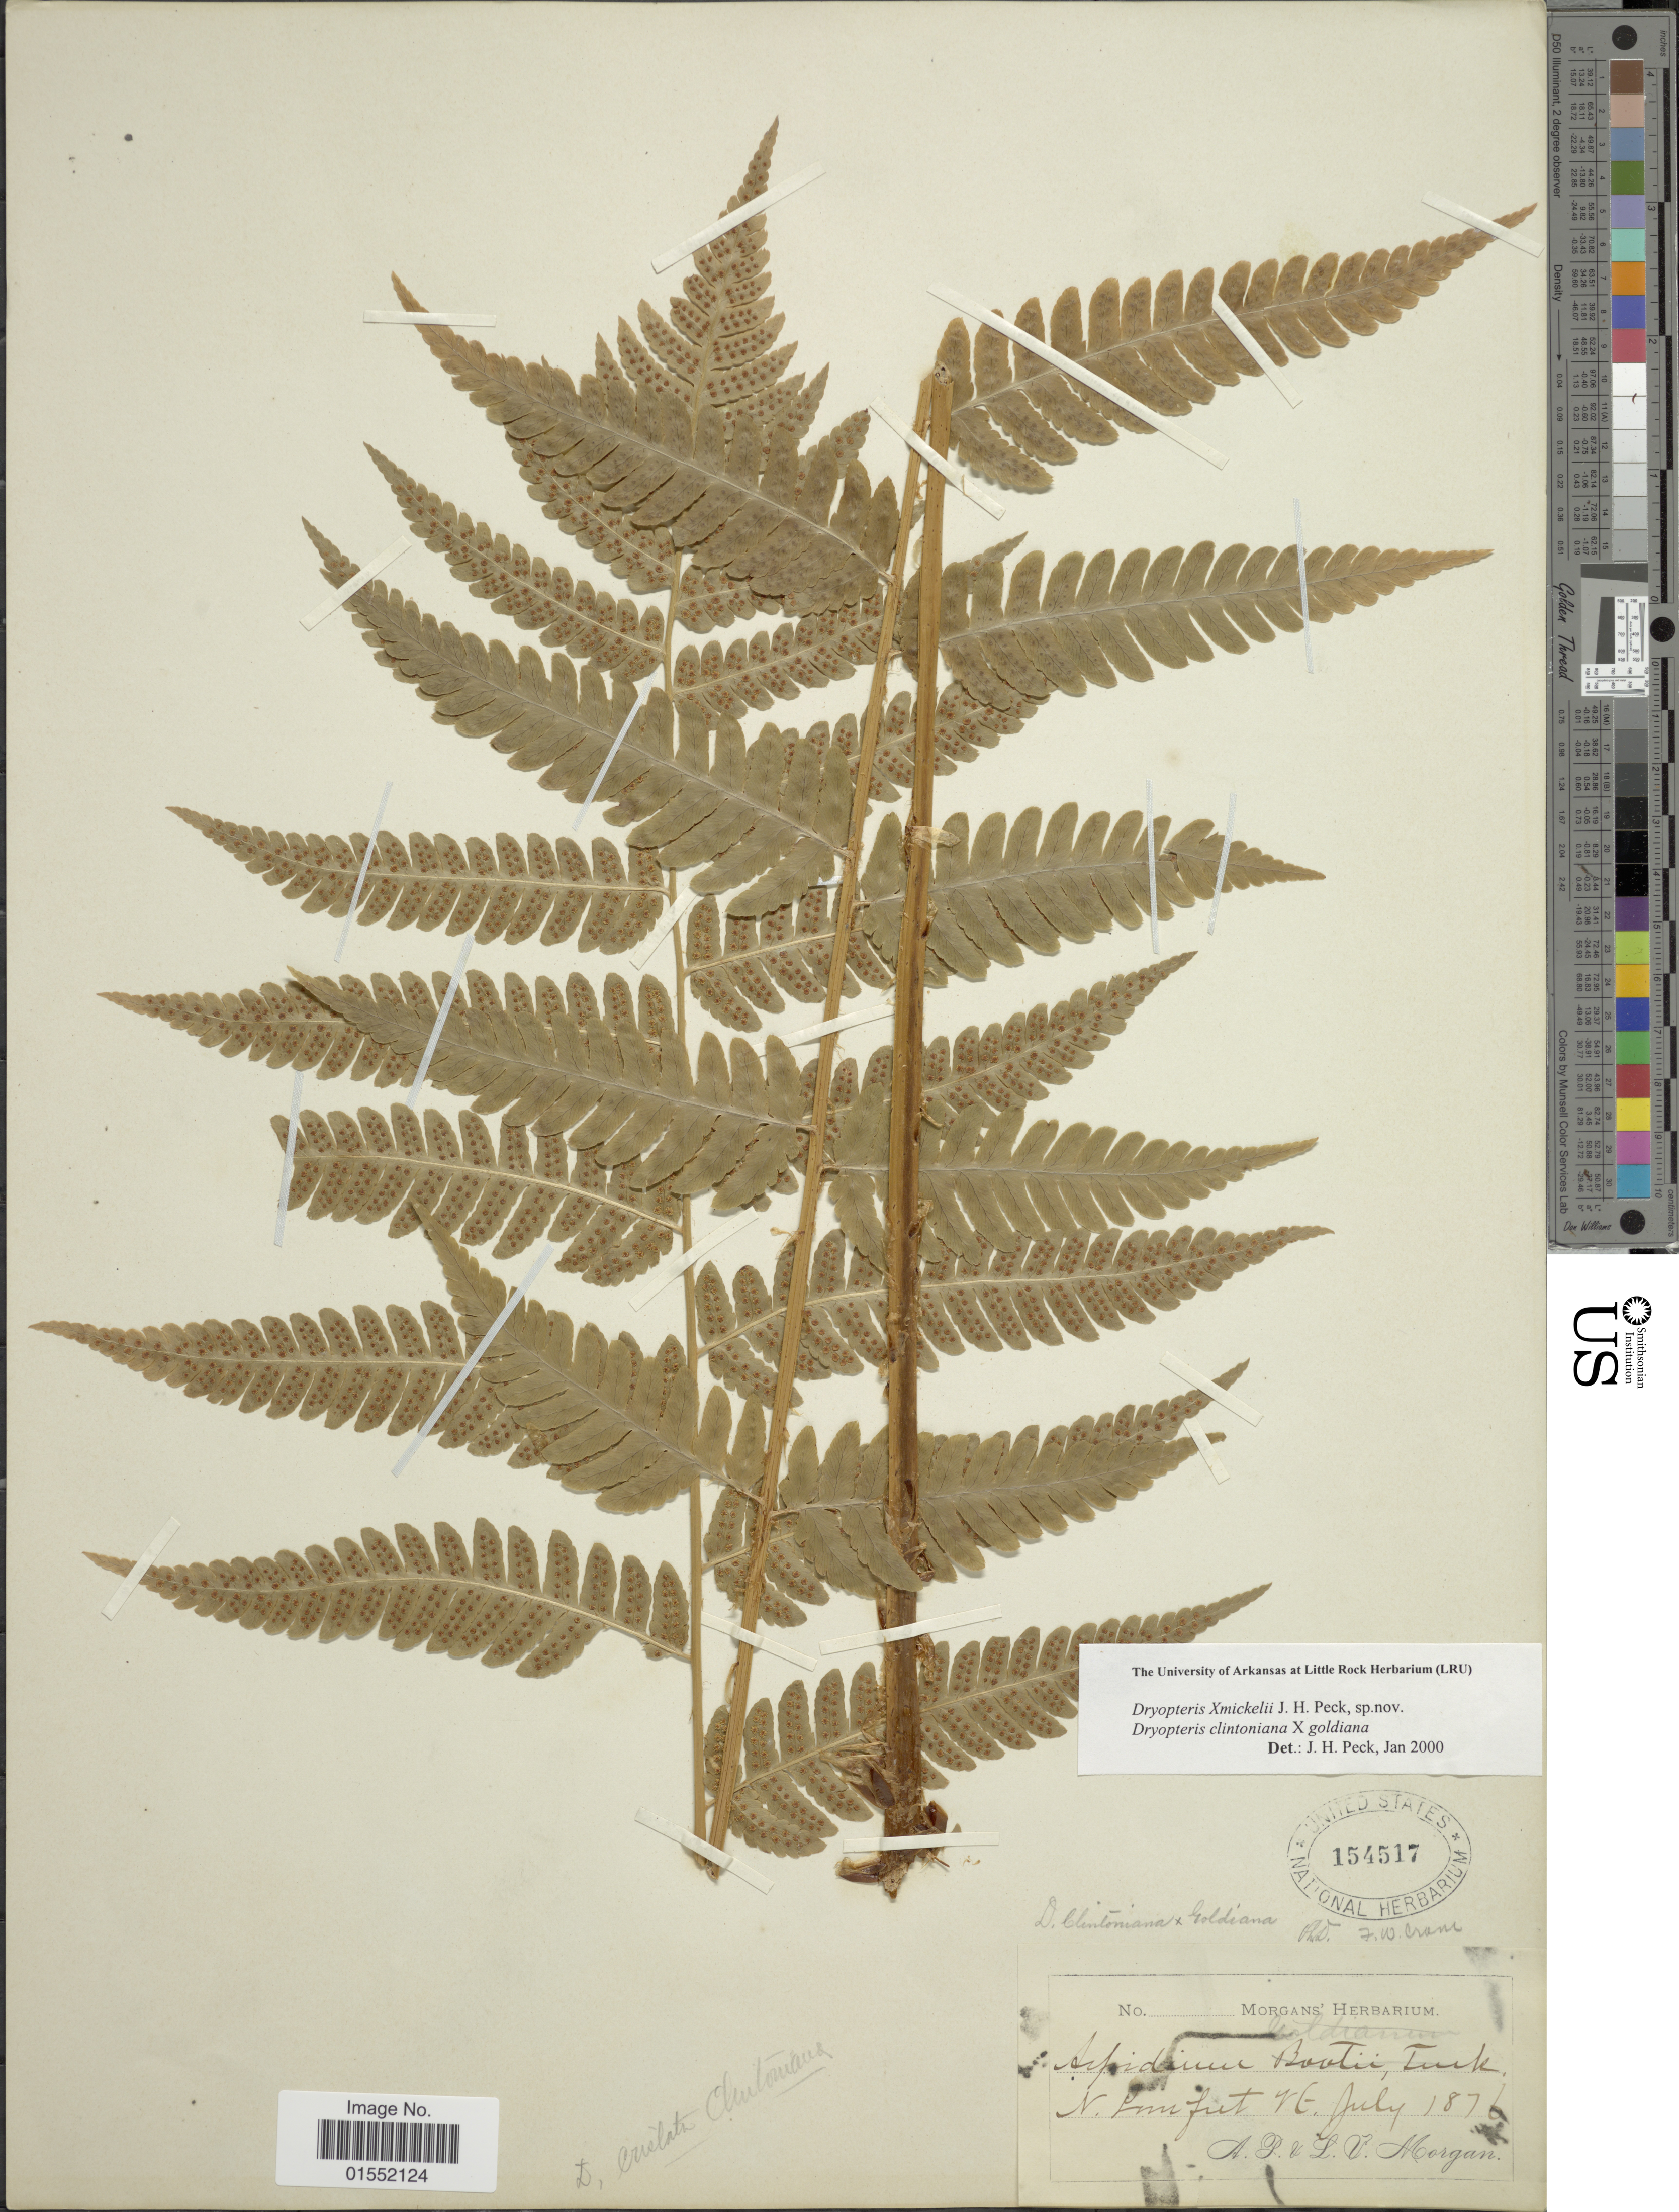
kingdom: Plantae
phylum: Tracheophyta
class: Polypodiopsida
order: Polypodiales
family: Dryopteridaceae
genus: Dryopteris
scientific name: Dryopteris x mickelii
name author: J.H. Peck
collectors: A. Morgan & L. Morgan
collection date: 1876-07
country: United States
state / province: Vermont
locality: N. Pomfret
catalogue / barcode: US 154517